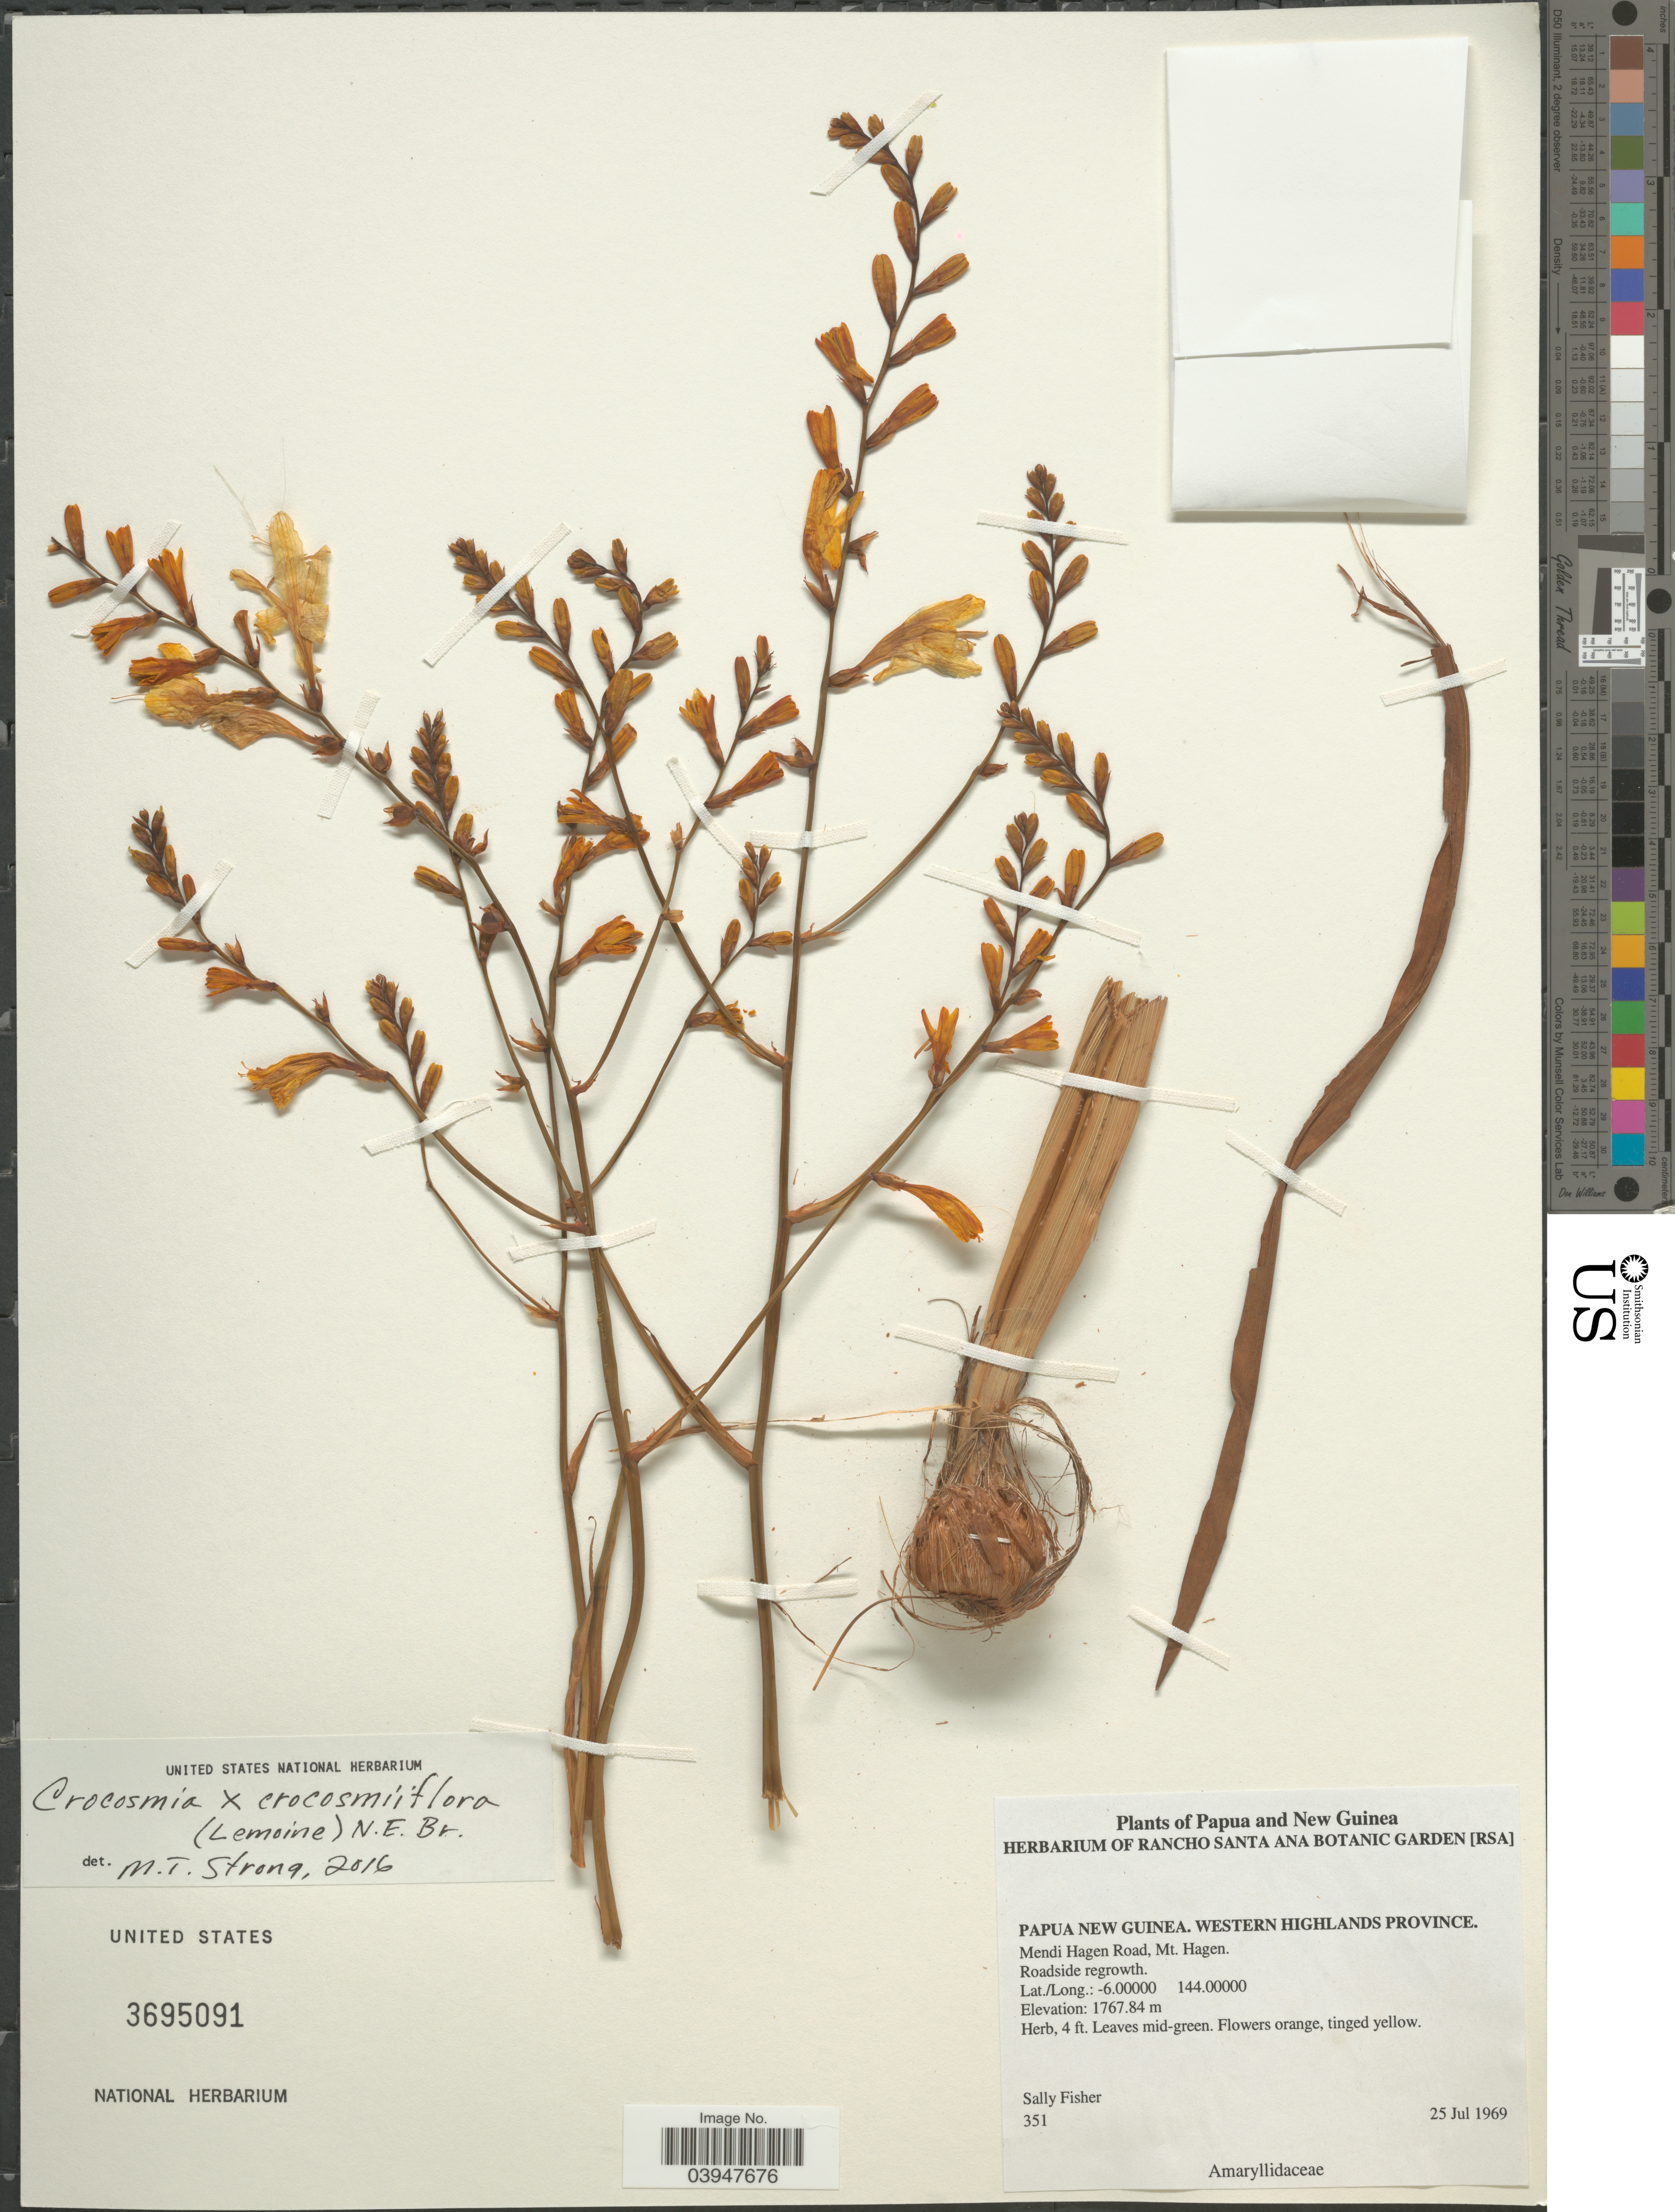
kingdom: Plantae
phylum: Tracheophyta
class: Liliopsida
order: Asparagales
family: Iridaceae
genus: Crocosmia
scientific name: Crocosmia x crocosmiiflora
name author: (Lemoine) N.E. Br.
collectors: S. Fisher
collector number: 351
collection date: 1969-07-25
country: Papua New Guinea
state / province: Western Highlands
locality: Mendi Hagen Road, Mt. Hagen.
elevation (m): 1767.84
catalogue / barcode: US 3695091